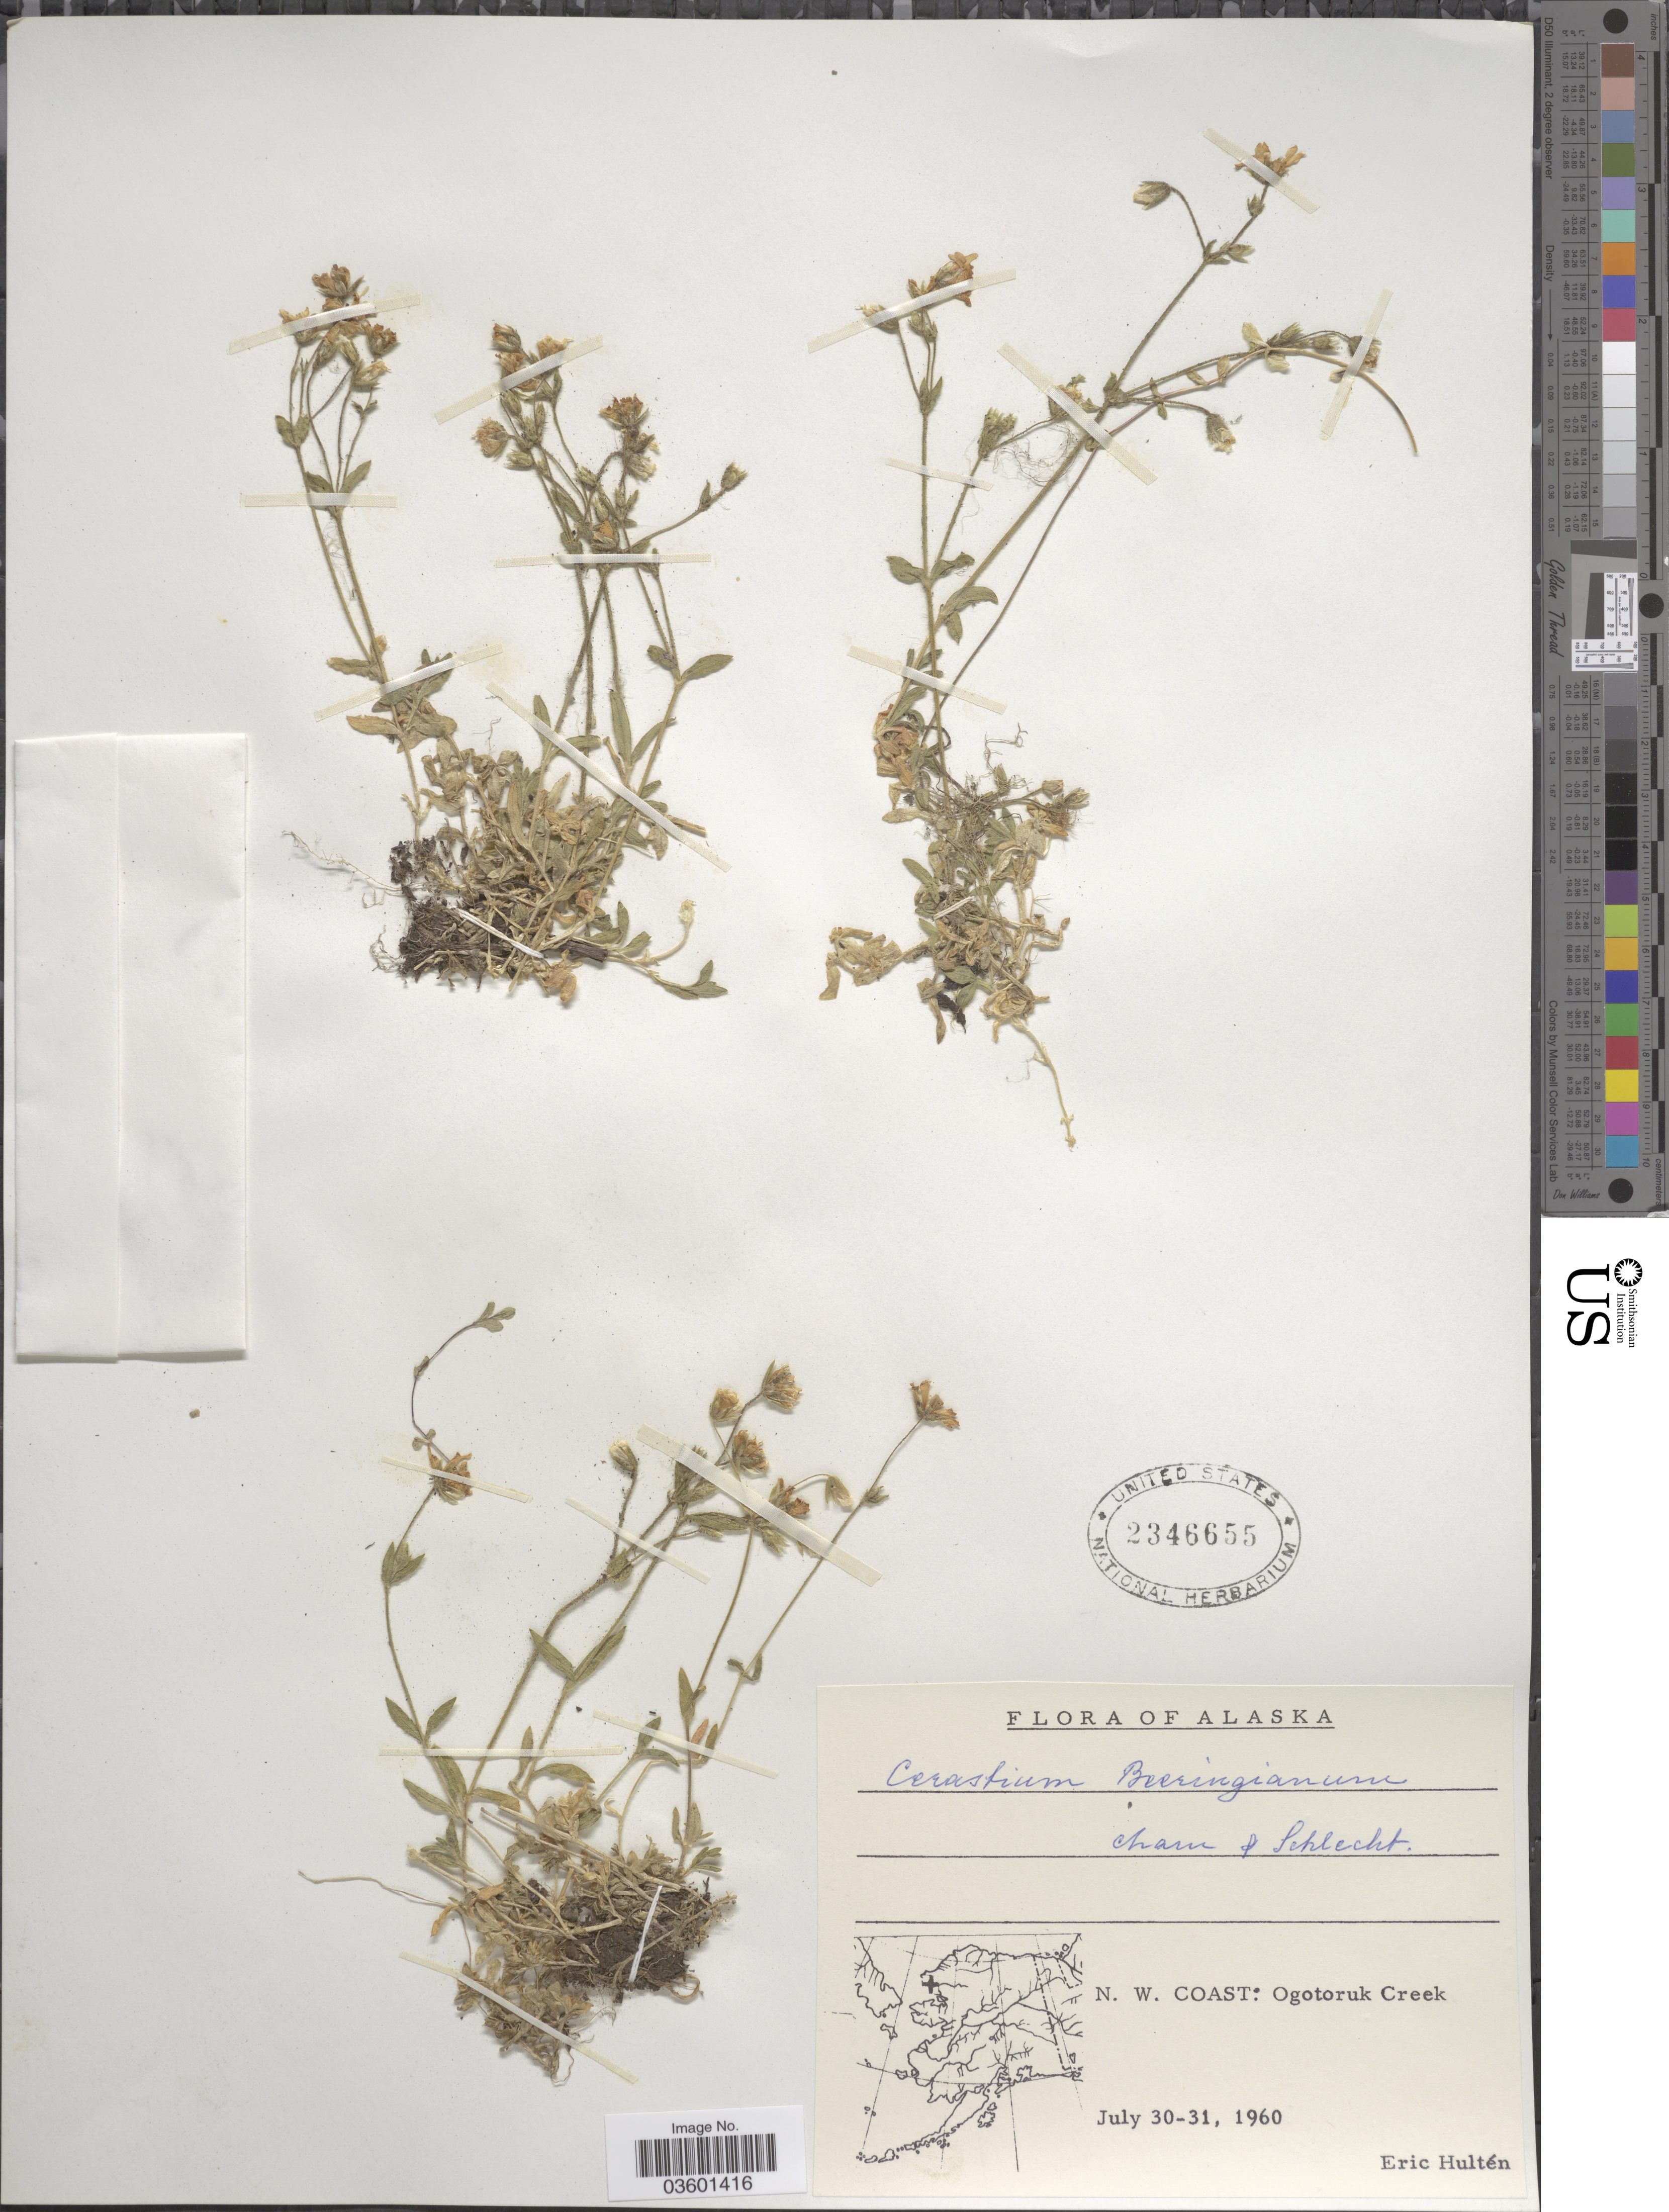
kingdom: Plantae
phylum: Tracheophyta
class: Magnoliopsida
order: Caryophyllales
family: Caryophyllaceae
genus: Cerastium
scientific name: Cerastium beeringianum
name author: Cham. & Schltdl.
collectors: E. G. Hultén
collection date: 1960-07-30/1960-07-31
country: United States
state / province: Alaska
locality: N. W. Coast: Ogotoruk Creek.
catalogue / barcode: US 2346655